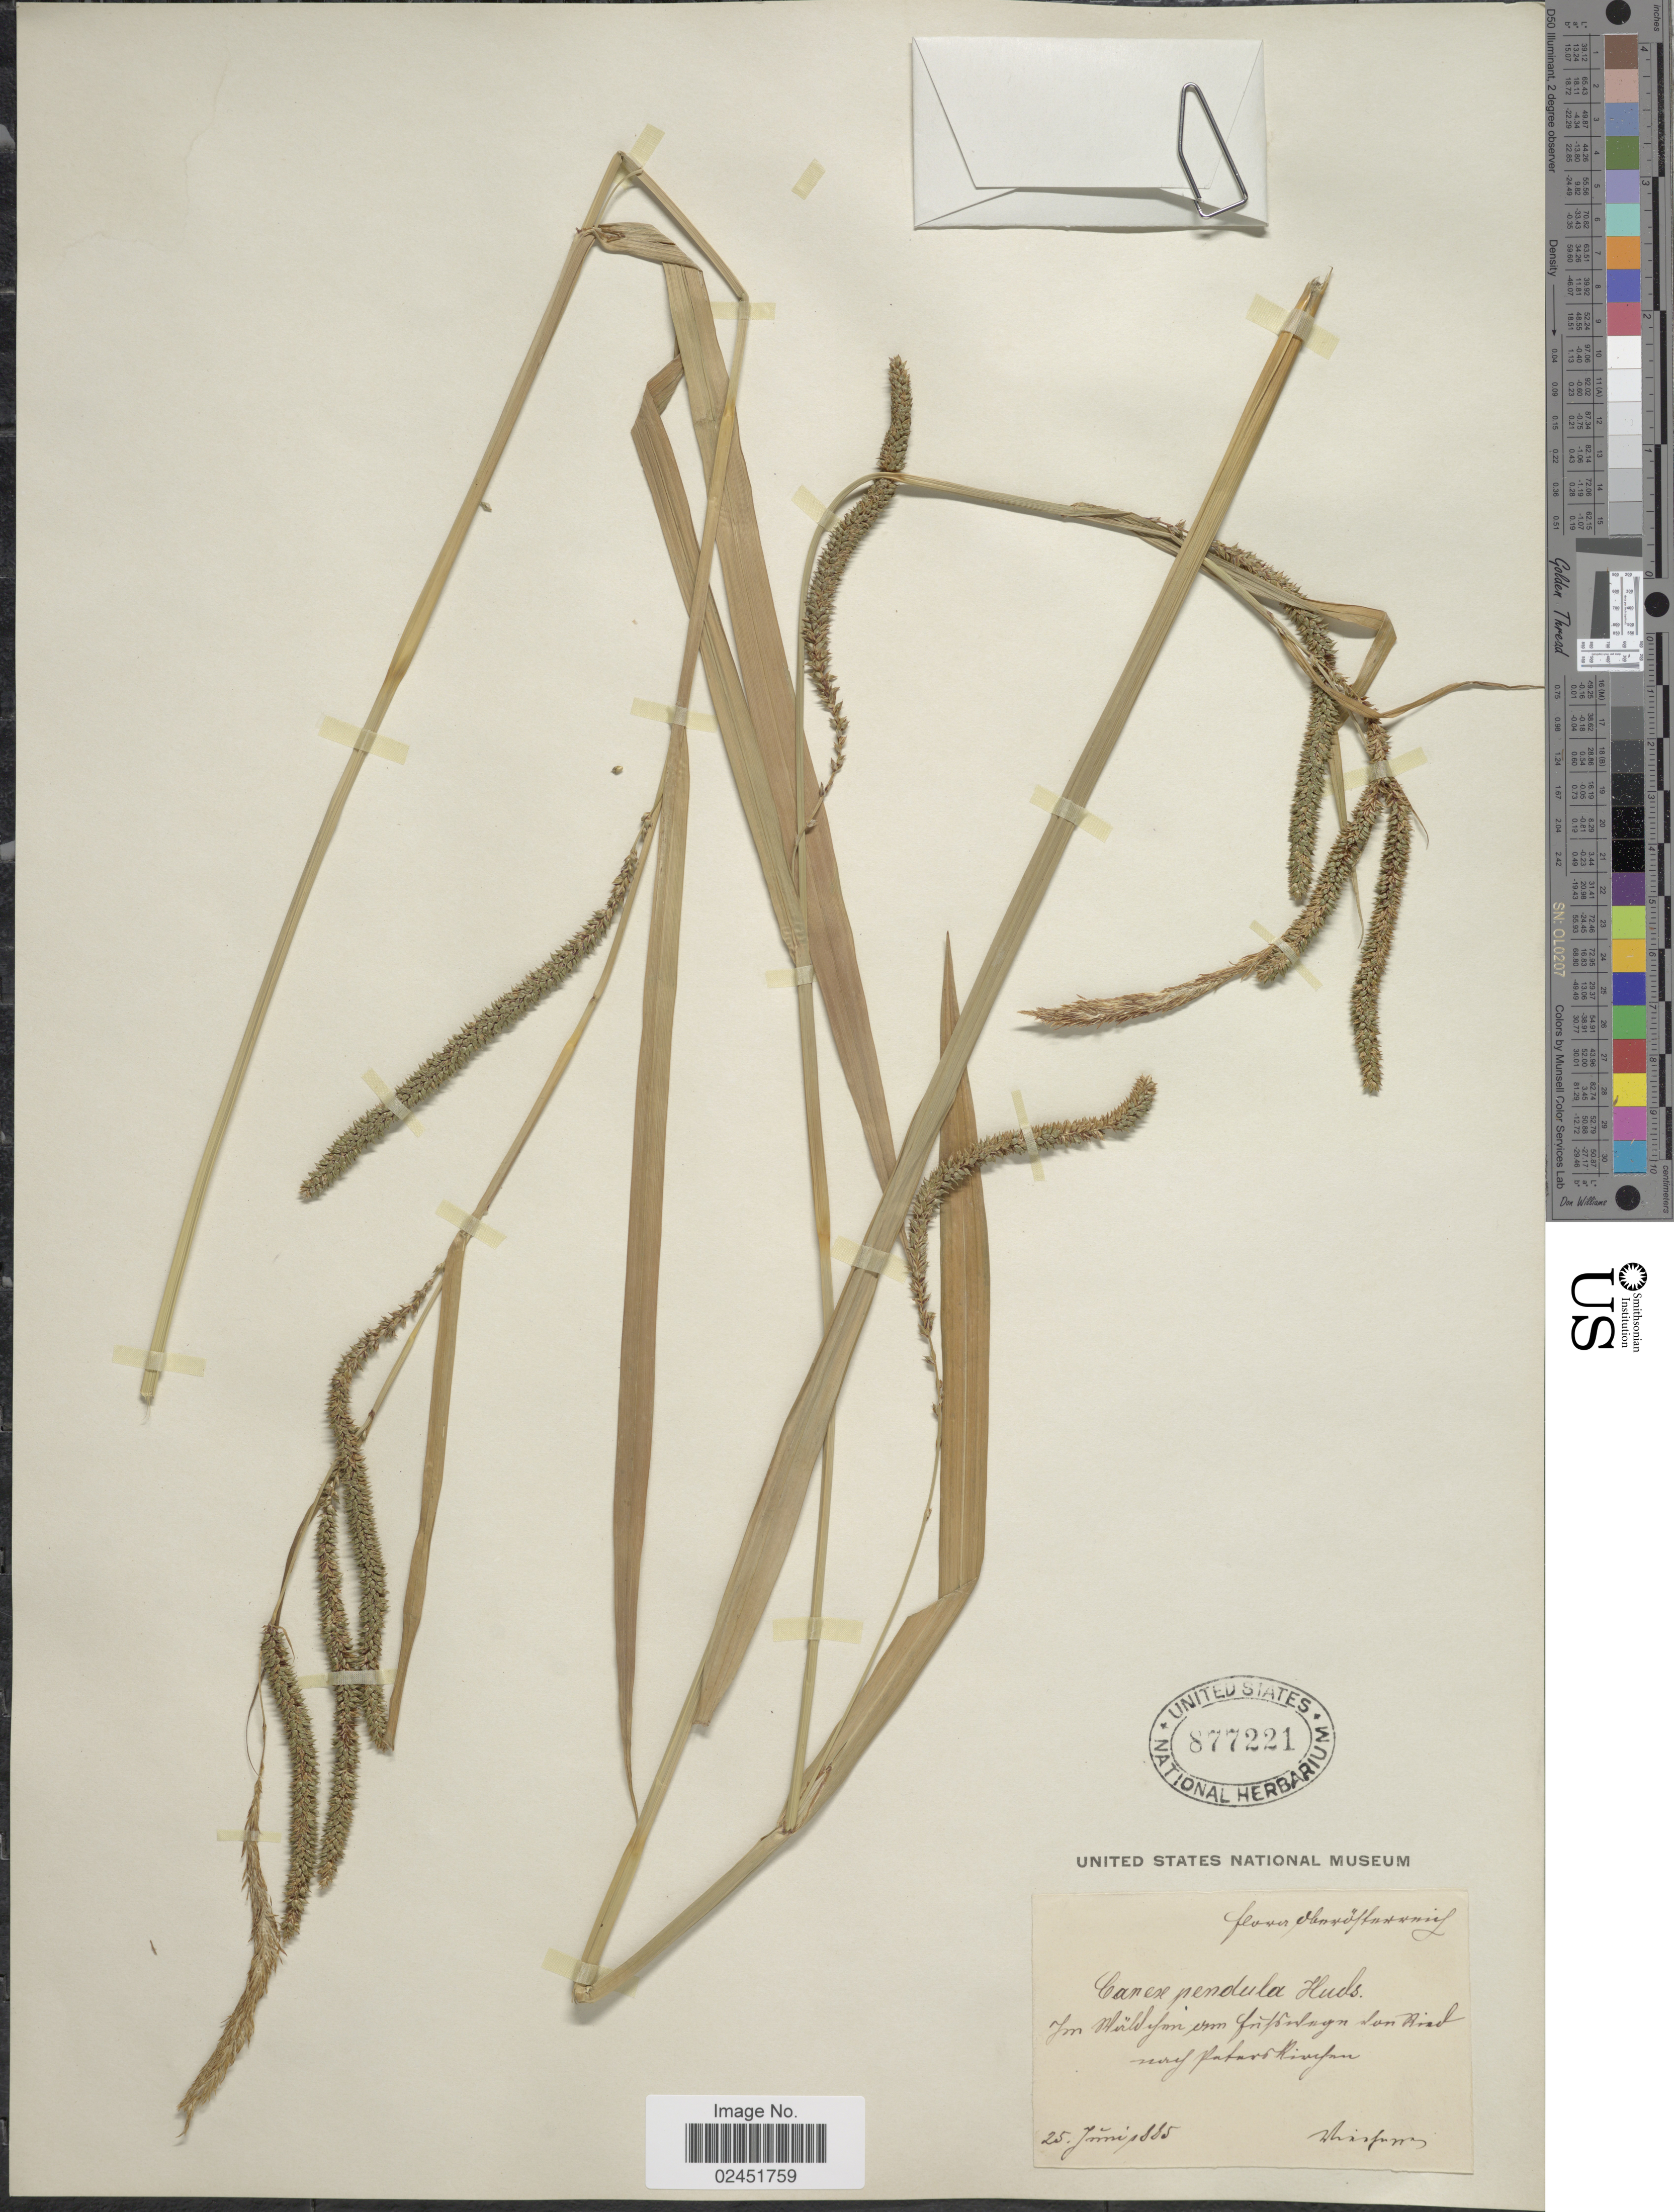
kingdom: Plantae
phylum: Tracheophyta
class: Liliopsida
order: Poales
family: Cyperaceae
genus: Carex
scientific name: Carex pendula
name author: Huds.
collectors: F. Vierhapper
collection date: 1885-06-25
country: Austria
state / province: Oberosterreich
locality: Flora Oberösterreich, Wäldchen am Fußwege von Ried nach Peterskirchen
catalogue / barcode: US 877221